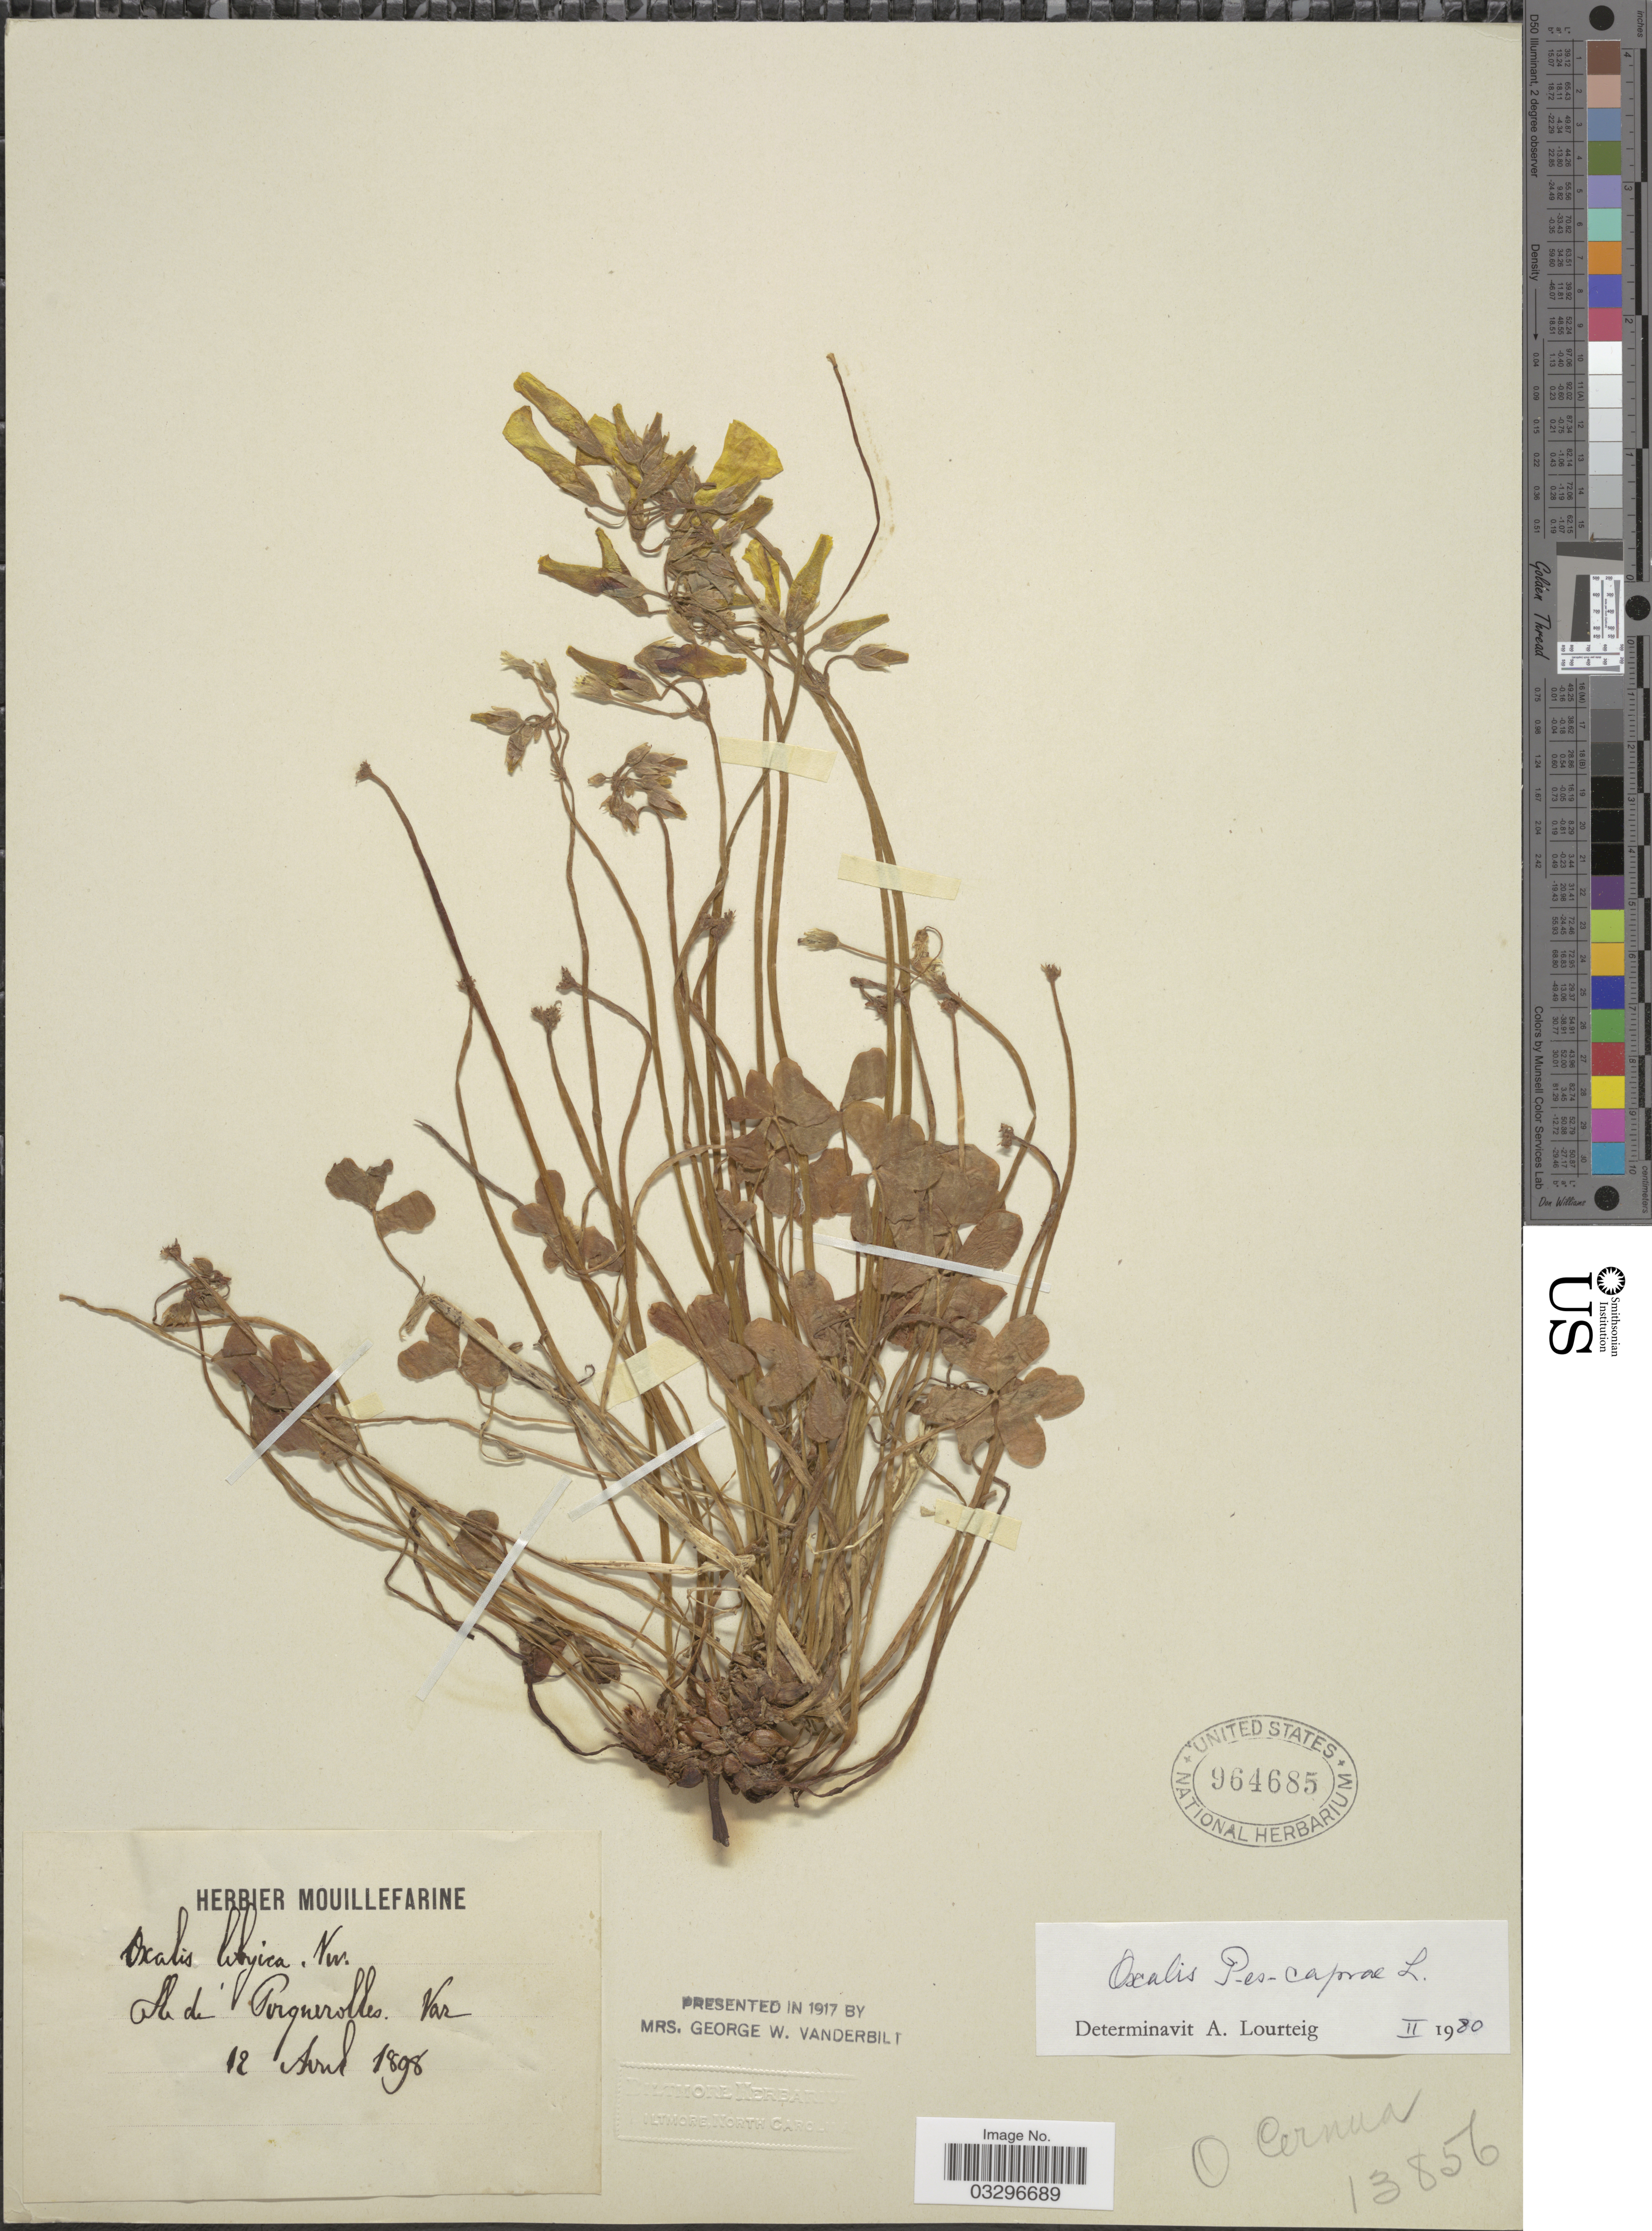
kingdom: Plantae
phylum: Tracheophyta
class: Magnoliopsida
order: Oxalidales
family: Oxalidaceae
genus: Oxalis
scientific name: Oxalis pes-caprae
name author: L.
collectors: ex herb. Mouillefarine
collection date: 1898-04-12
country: France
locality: Ile de Porquerolles. Var.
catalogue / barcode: US 964685